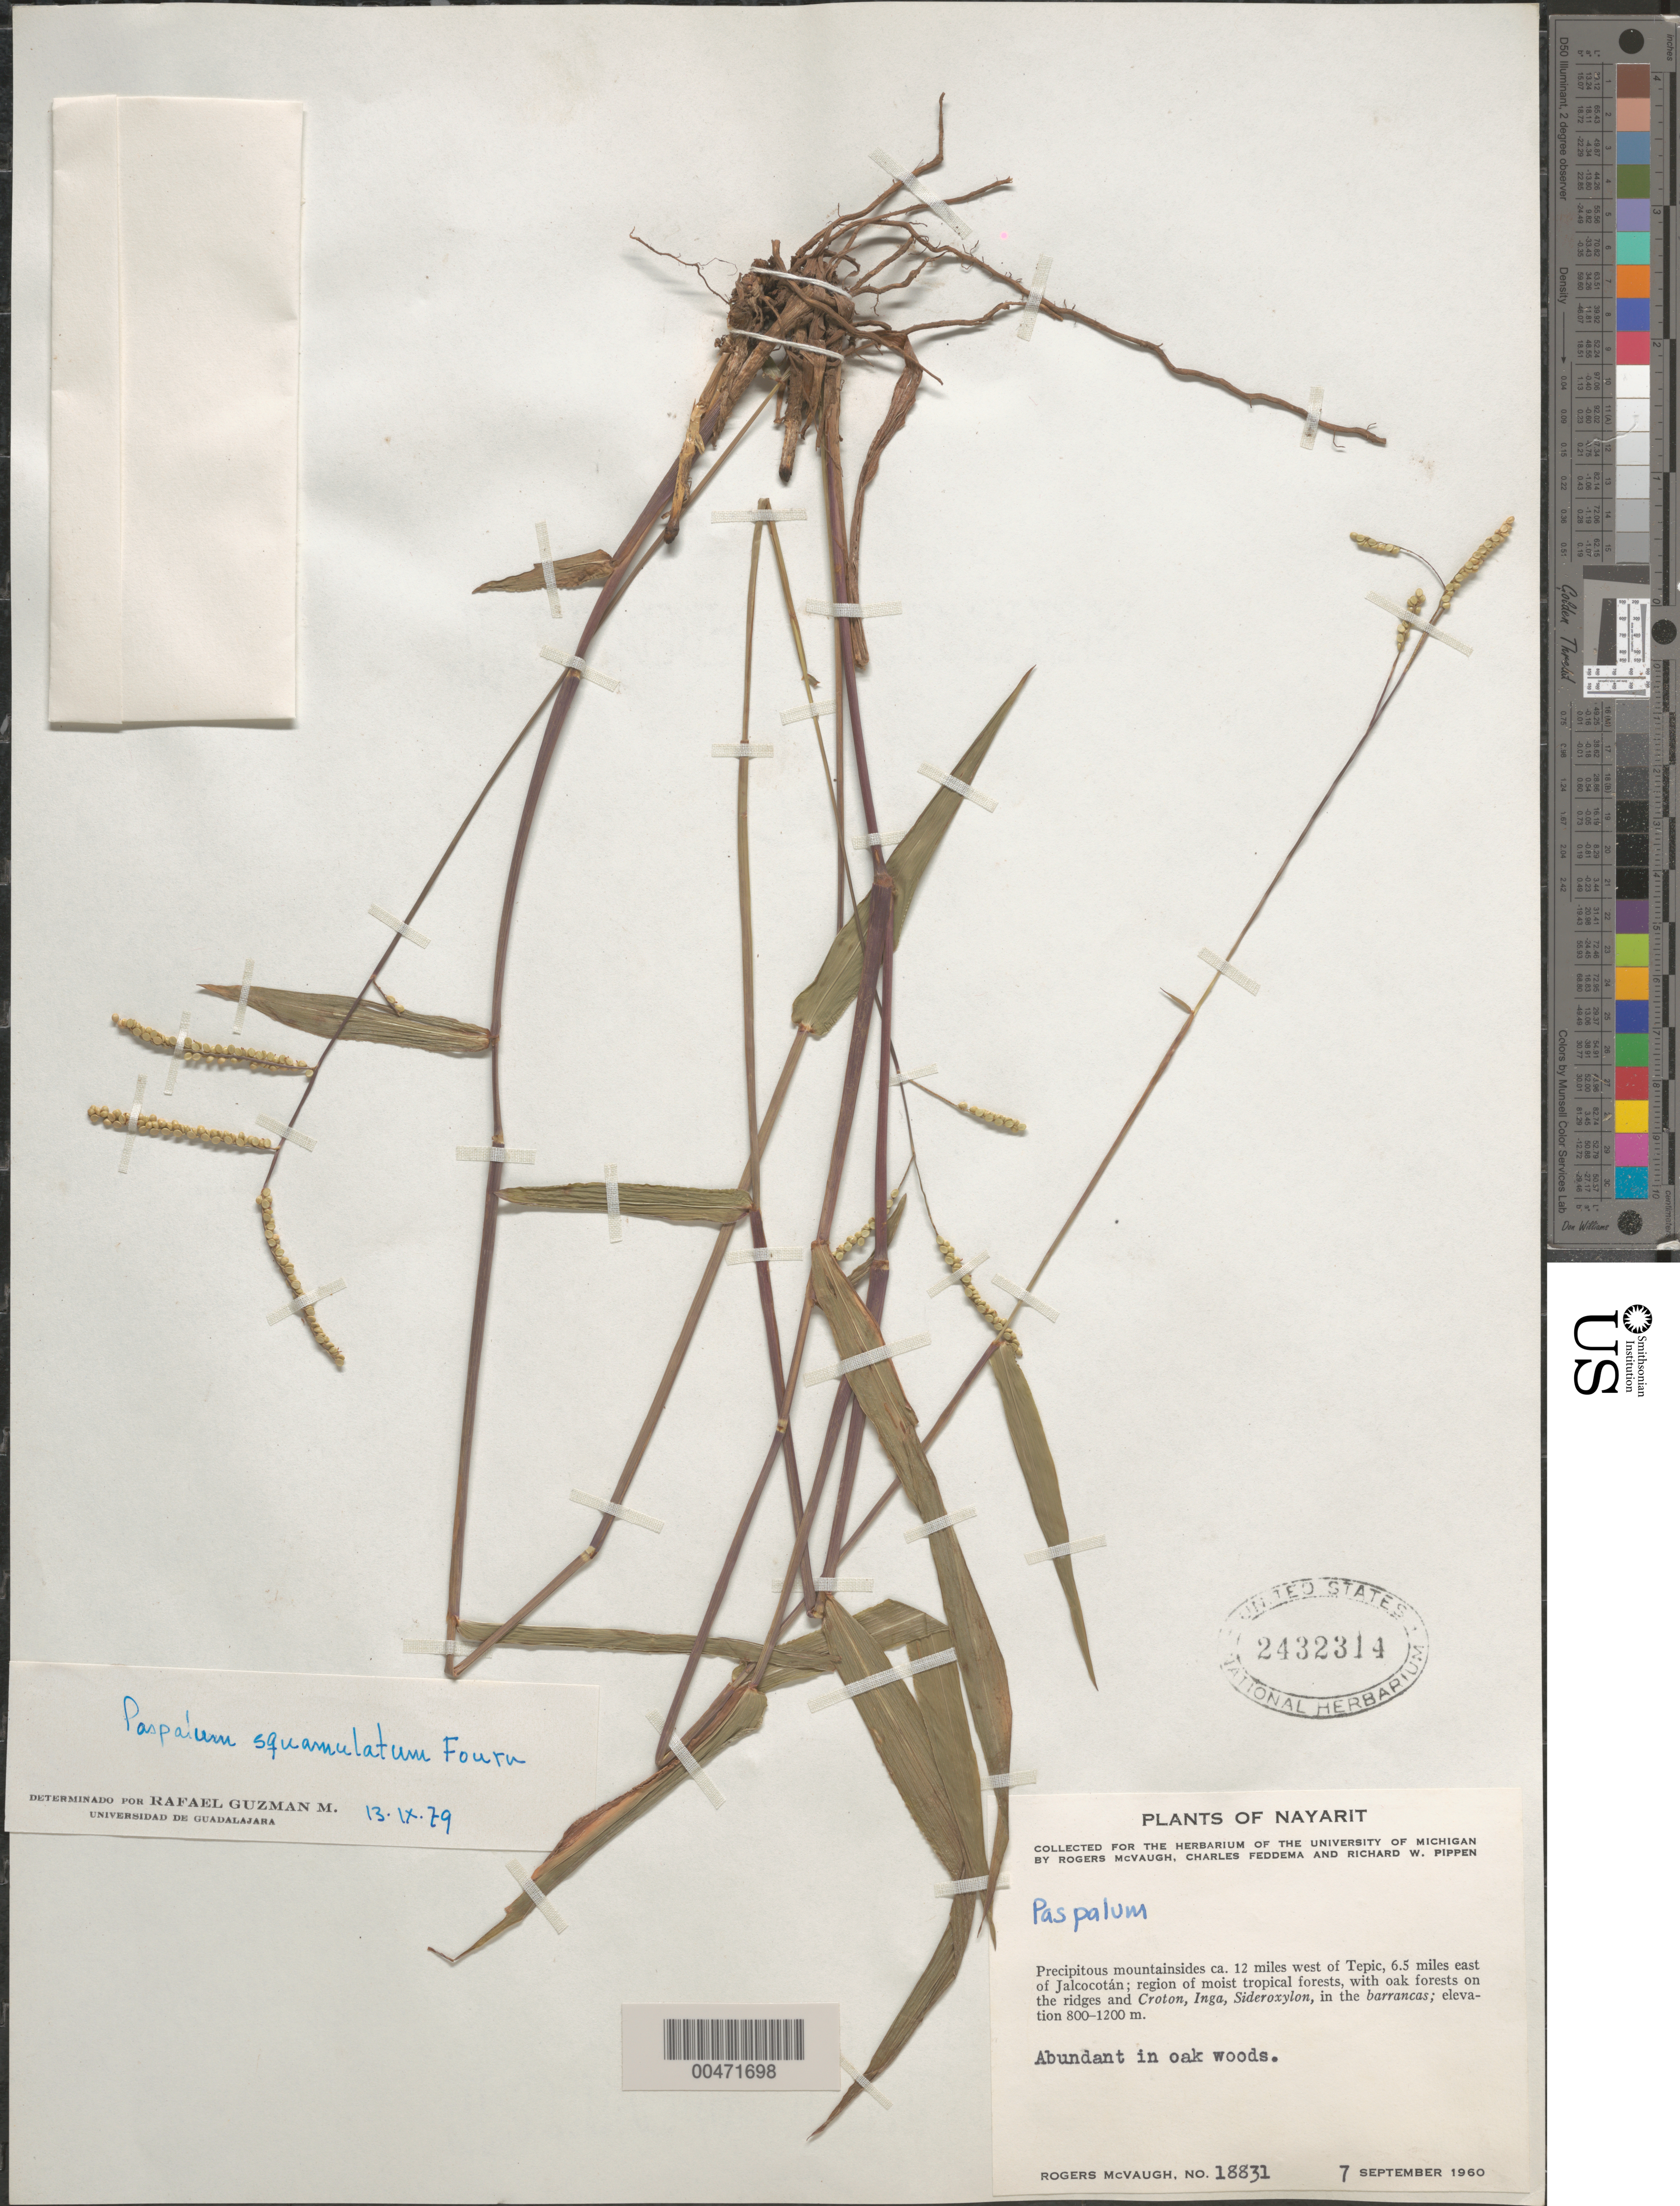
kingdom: Plantae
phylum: Tracheophyta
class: Liliopsida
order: Poales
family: Poaceae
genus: Paspalum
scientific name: Paspalum squamulatum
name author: E. Fourn.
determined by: Guzman-M., R.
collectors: R. McVaugh, C. Feddema & R. W. Pippen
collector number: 18831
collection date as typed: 7 Sep 1960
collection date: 1960-09-07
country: Mexico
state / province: Nayarit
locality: Ca. 12 mi W of Tepic, 6.5 mi E of Jalcocot n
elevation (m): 800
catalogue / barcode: US 2432314